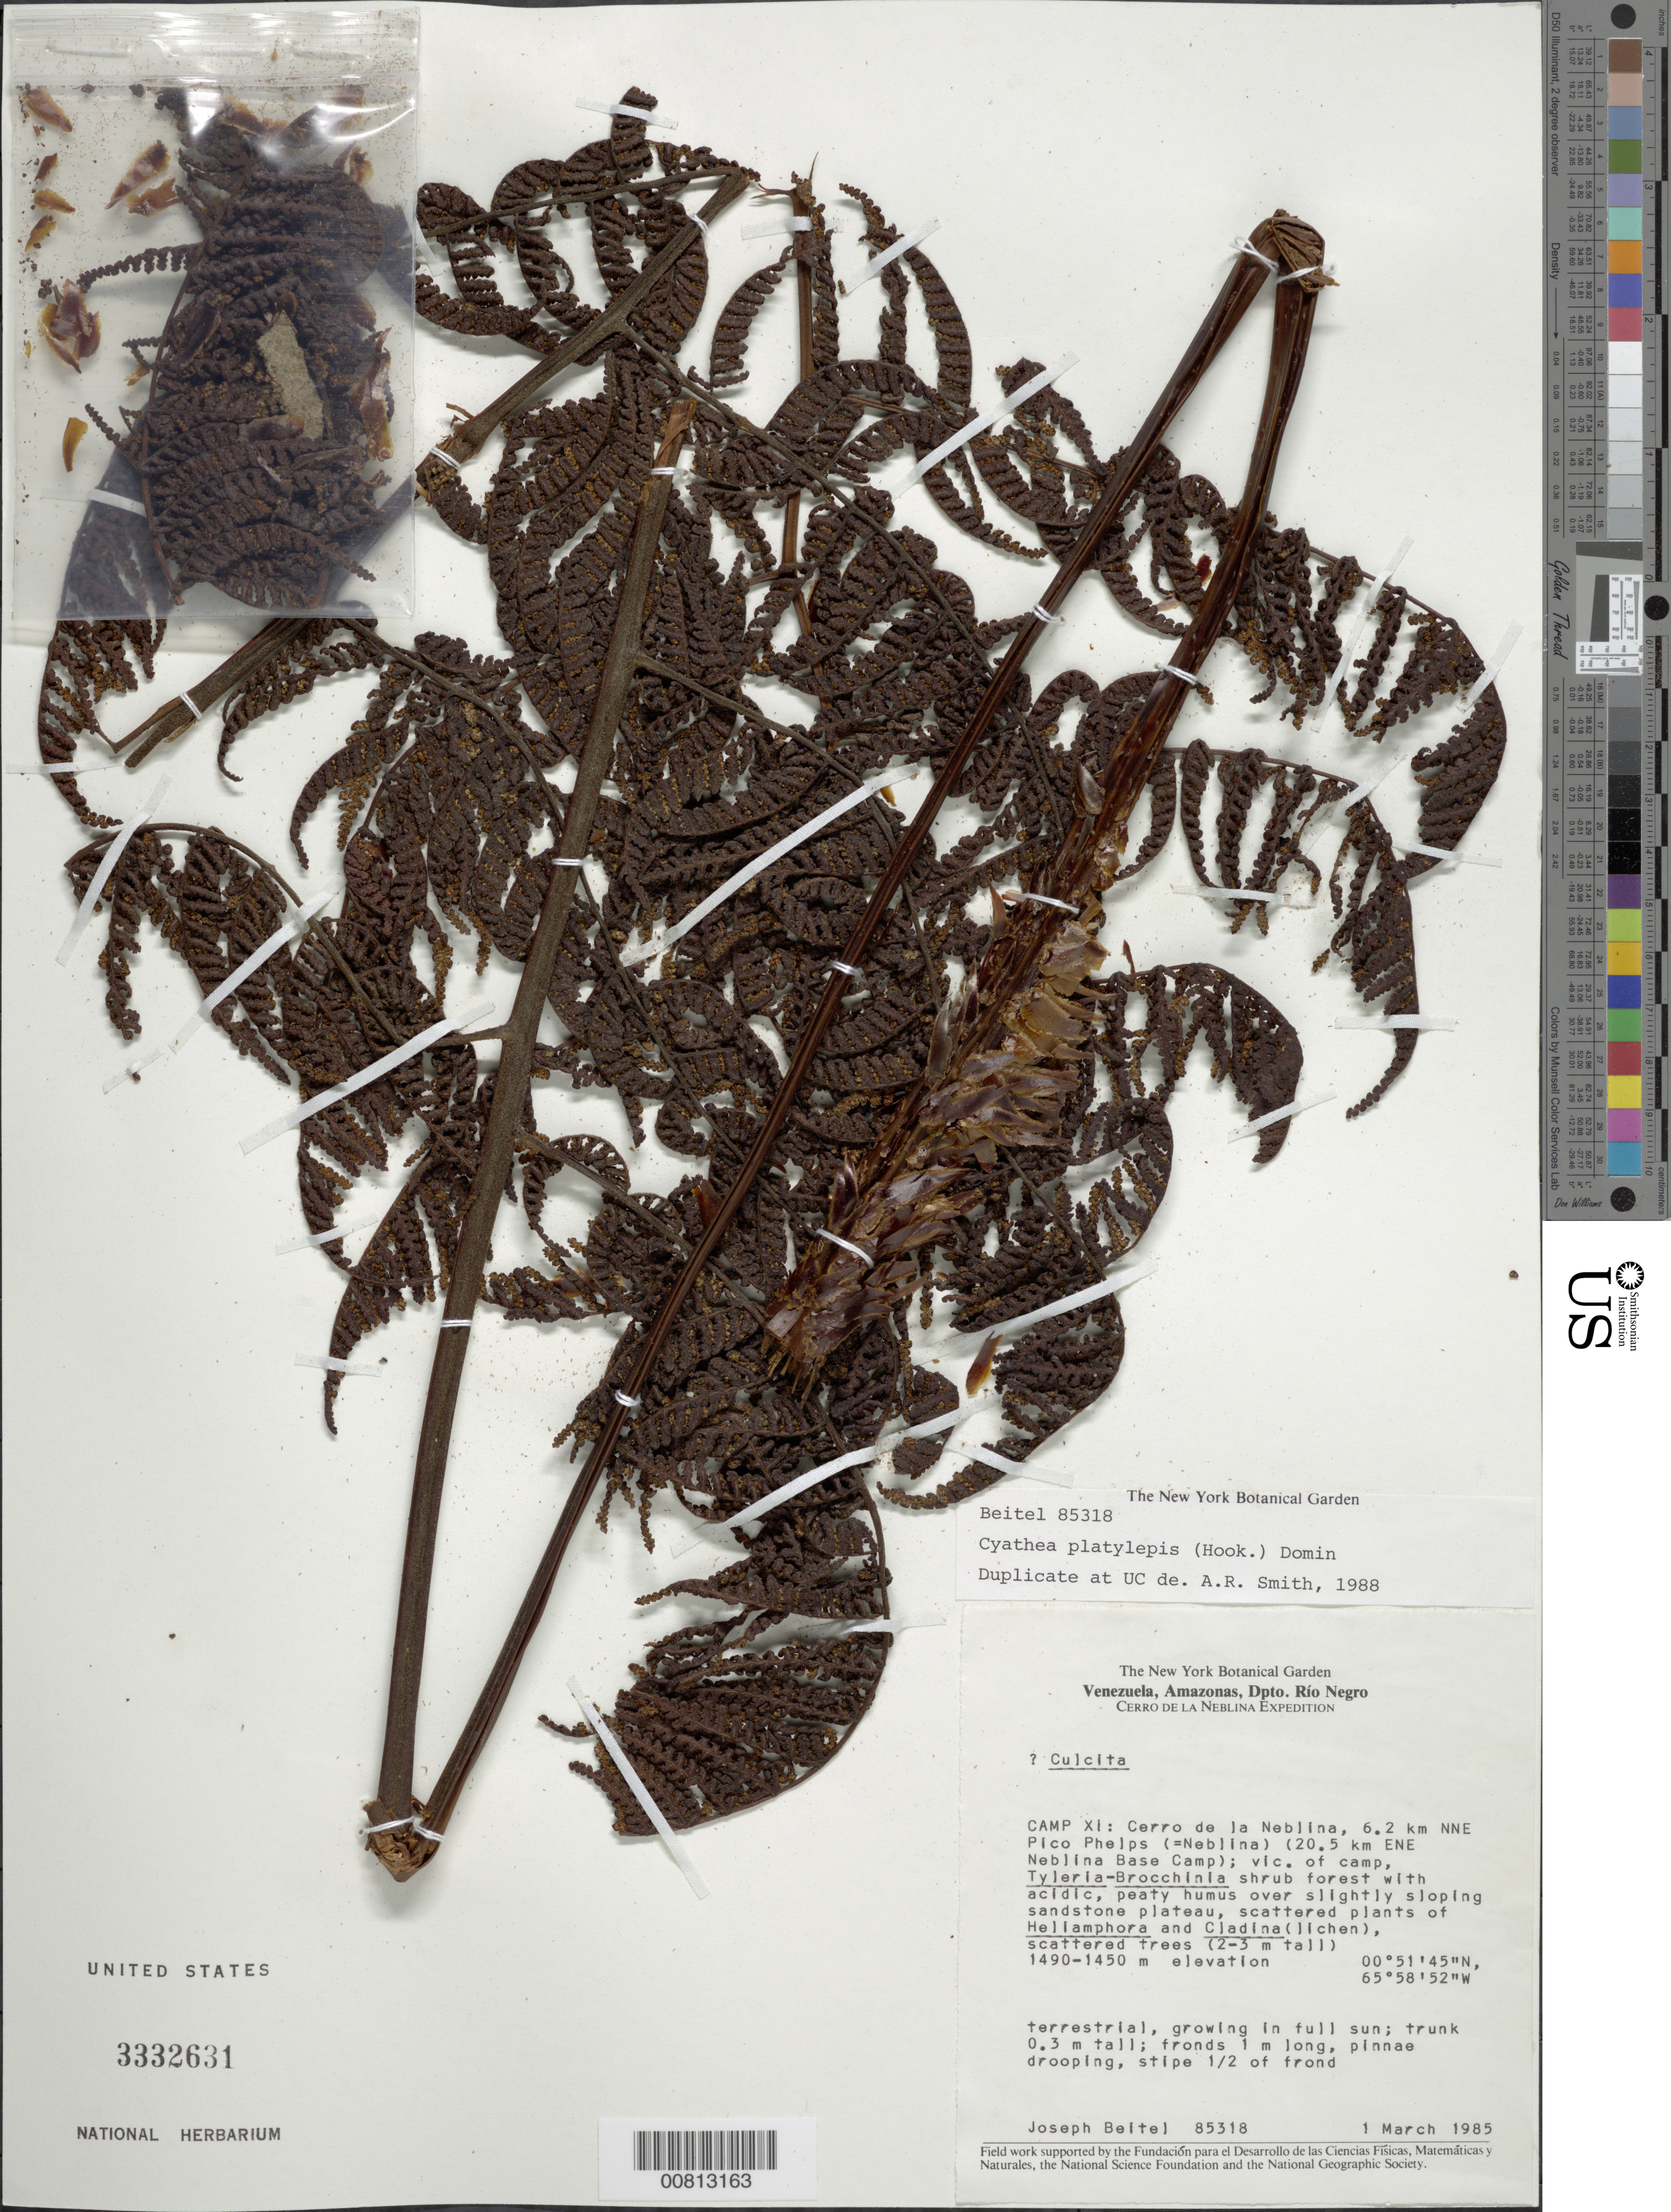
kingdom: Plantae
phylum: Tracheophyta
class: Polypodiopsida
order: Cyatheales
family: Cyatheaceae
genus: Cyathea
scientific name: Cyathea platylepis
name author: (Hook.) Domin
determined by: Smith, Alan R., (UC)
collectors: J. M. Beitel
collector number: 85318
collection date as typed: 1-Mar-85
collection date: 1985-03-01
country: Venezuela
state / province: Amazonas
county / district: Río Negro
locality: Cerro de la Neblina, Camp XI, 6.2 km NNE Pico Phelps (= Neblina) (20.5 km ENE Neblina Base Camp), along stream (Caño Beiltel) S of camp, running between plateau of camp and steep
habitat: Tyleria-Brocchinia shrub forest with acidic, peaty humus over slifhtly sloping sandstone plateau, scattered plants of Hallamphora and Cladina(llchen)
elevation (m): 1450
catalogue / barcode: US 3332631